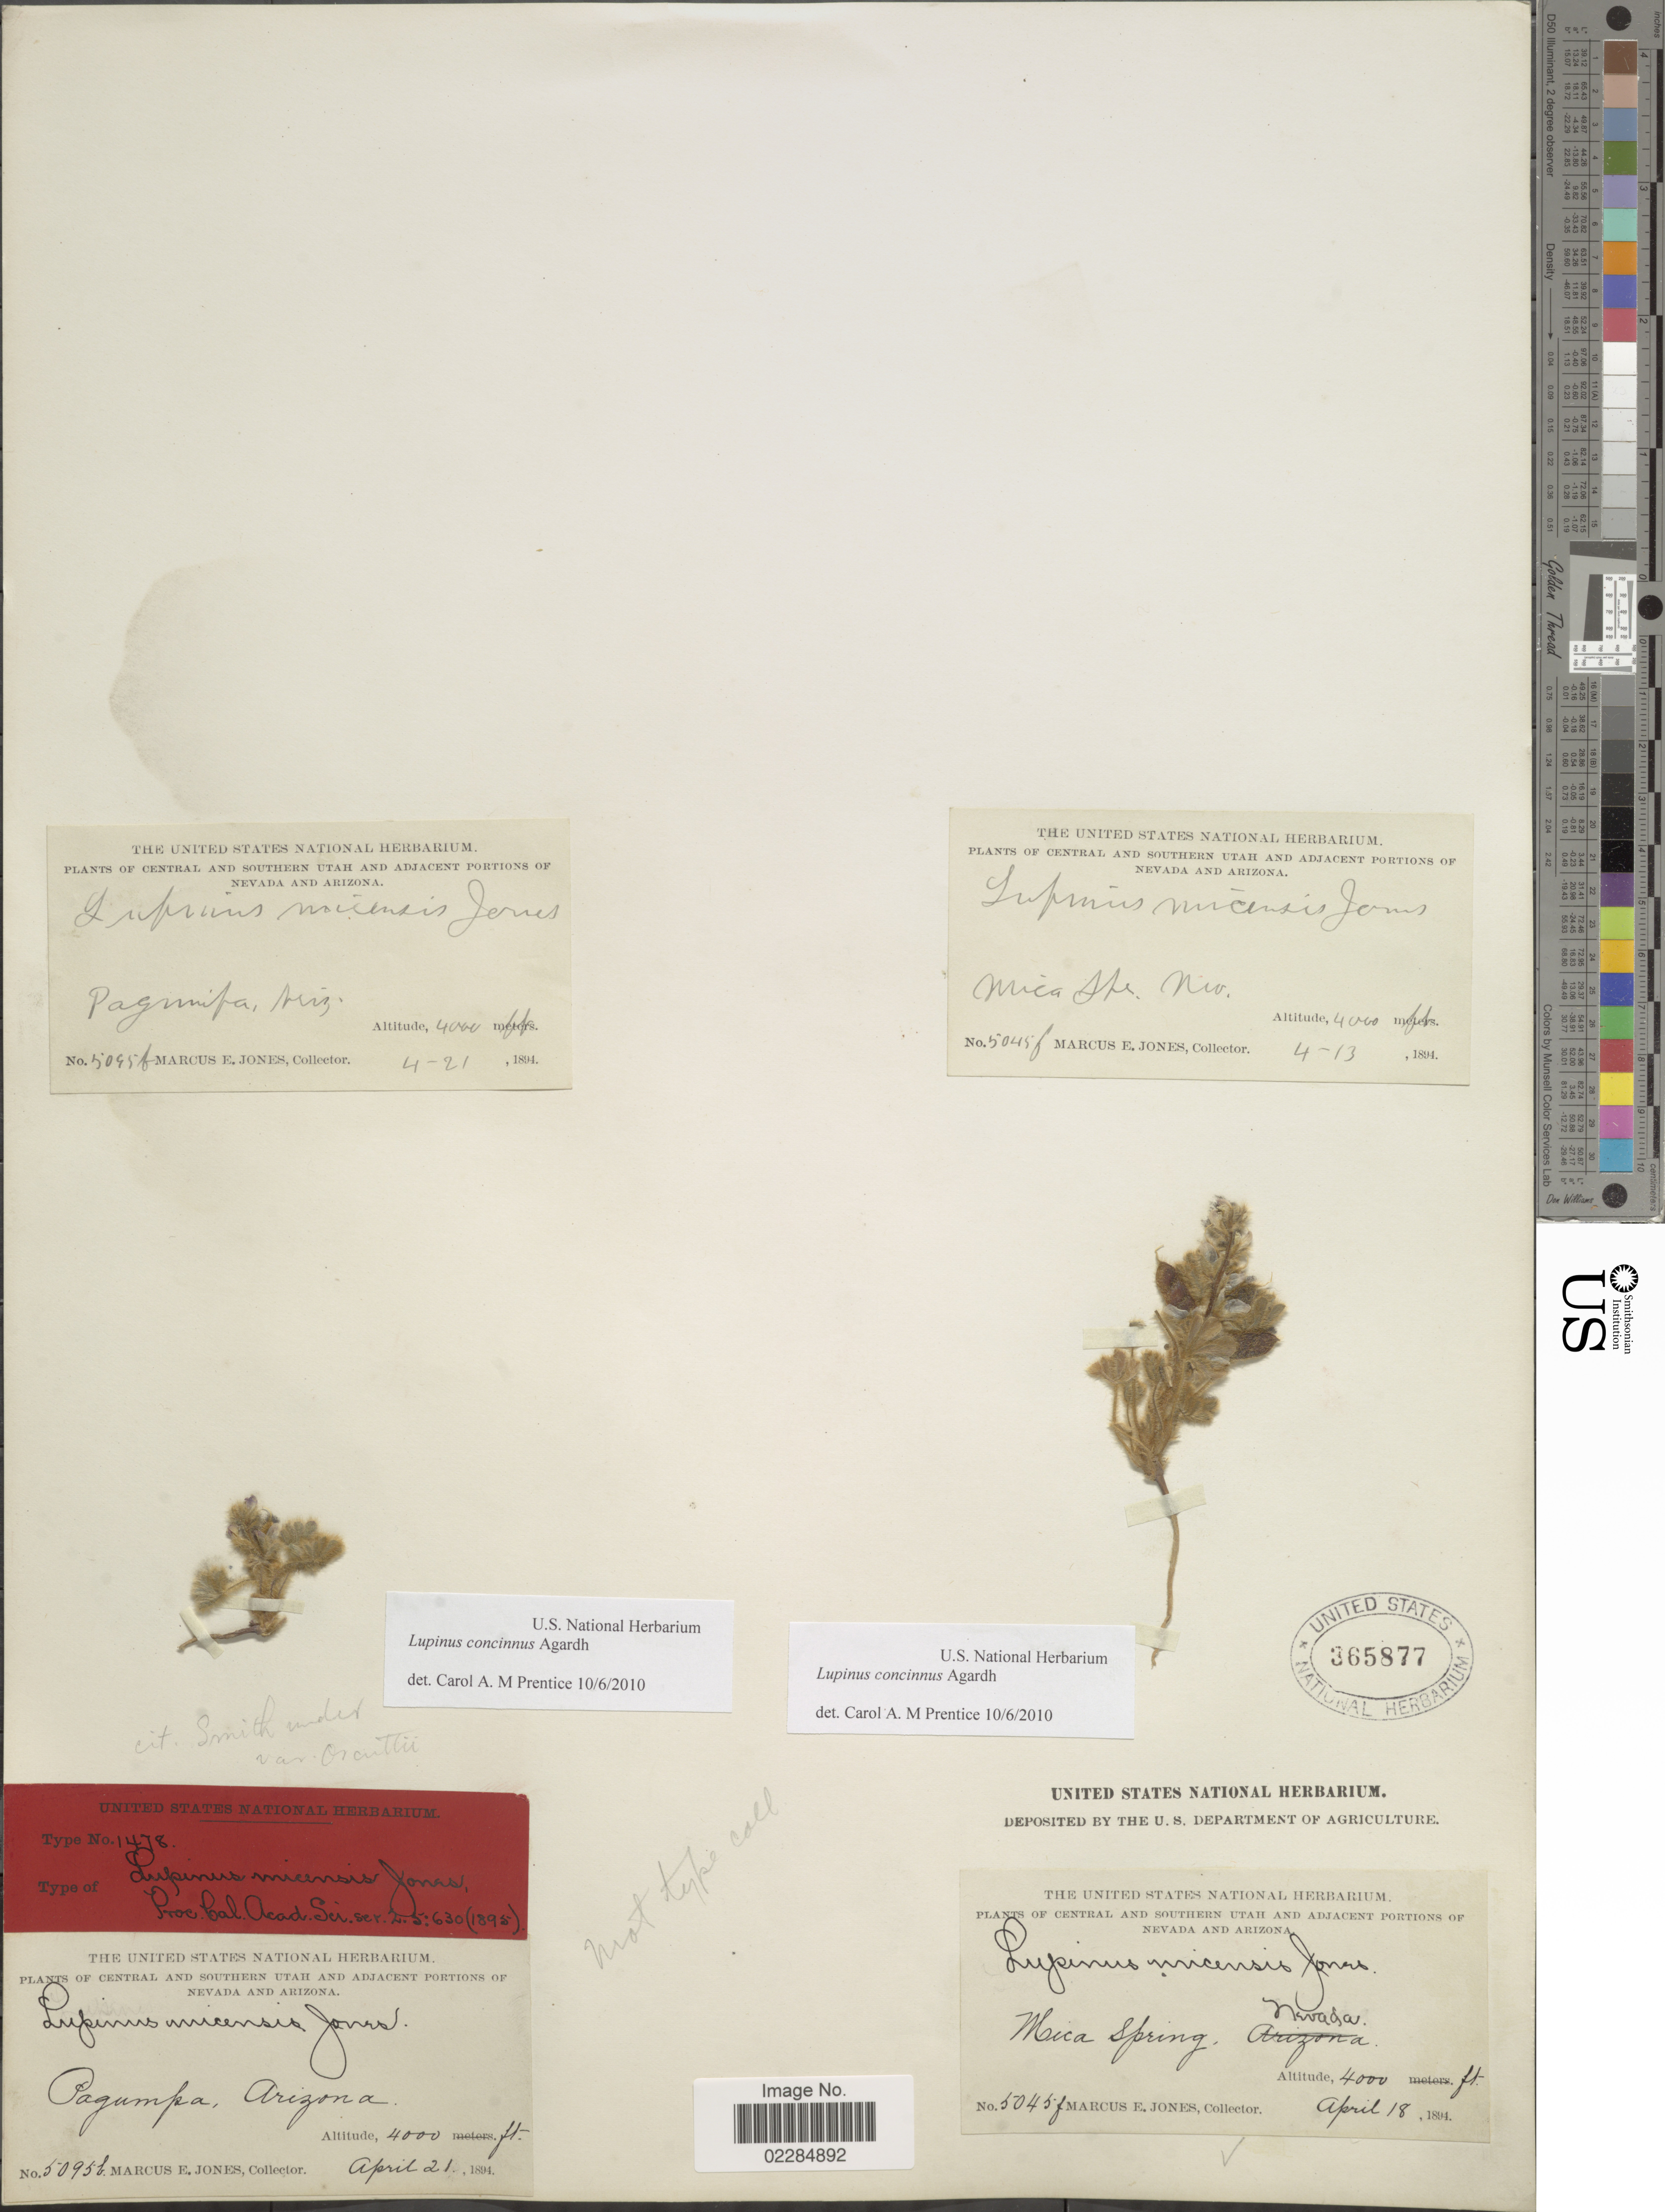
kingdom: Plantae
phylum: Tracheophyta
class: Magnoliopsida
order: Fabales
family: Fabaceae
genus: Lupinus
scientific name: Lupinus concinnus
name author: J. Agardh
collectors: M. E. Jones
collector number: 5045F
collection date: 1894-04-18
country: United States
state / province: Nevada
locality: Central and Southern Utah and adjacent portions of Nevada and Arizona. Mica Spring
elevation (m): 1219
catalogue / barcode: US 365877-2